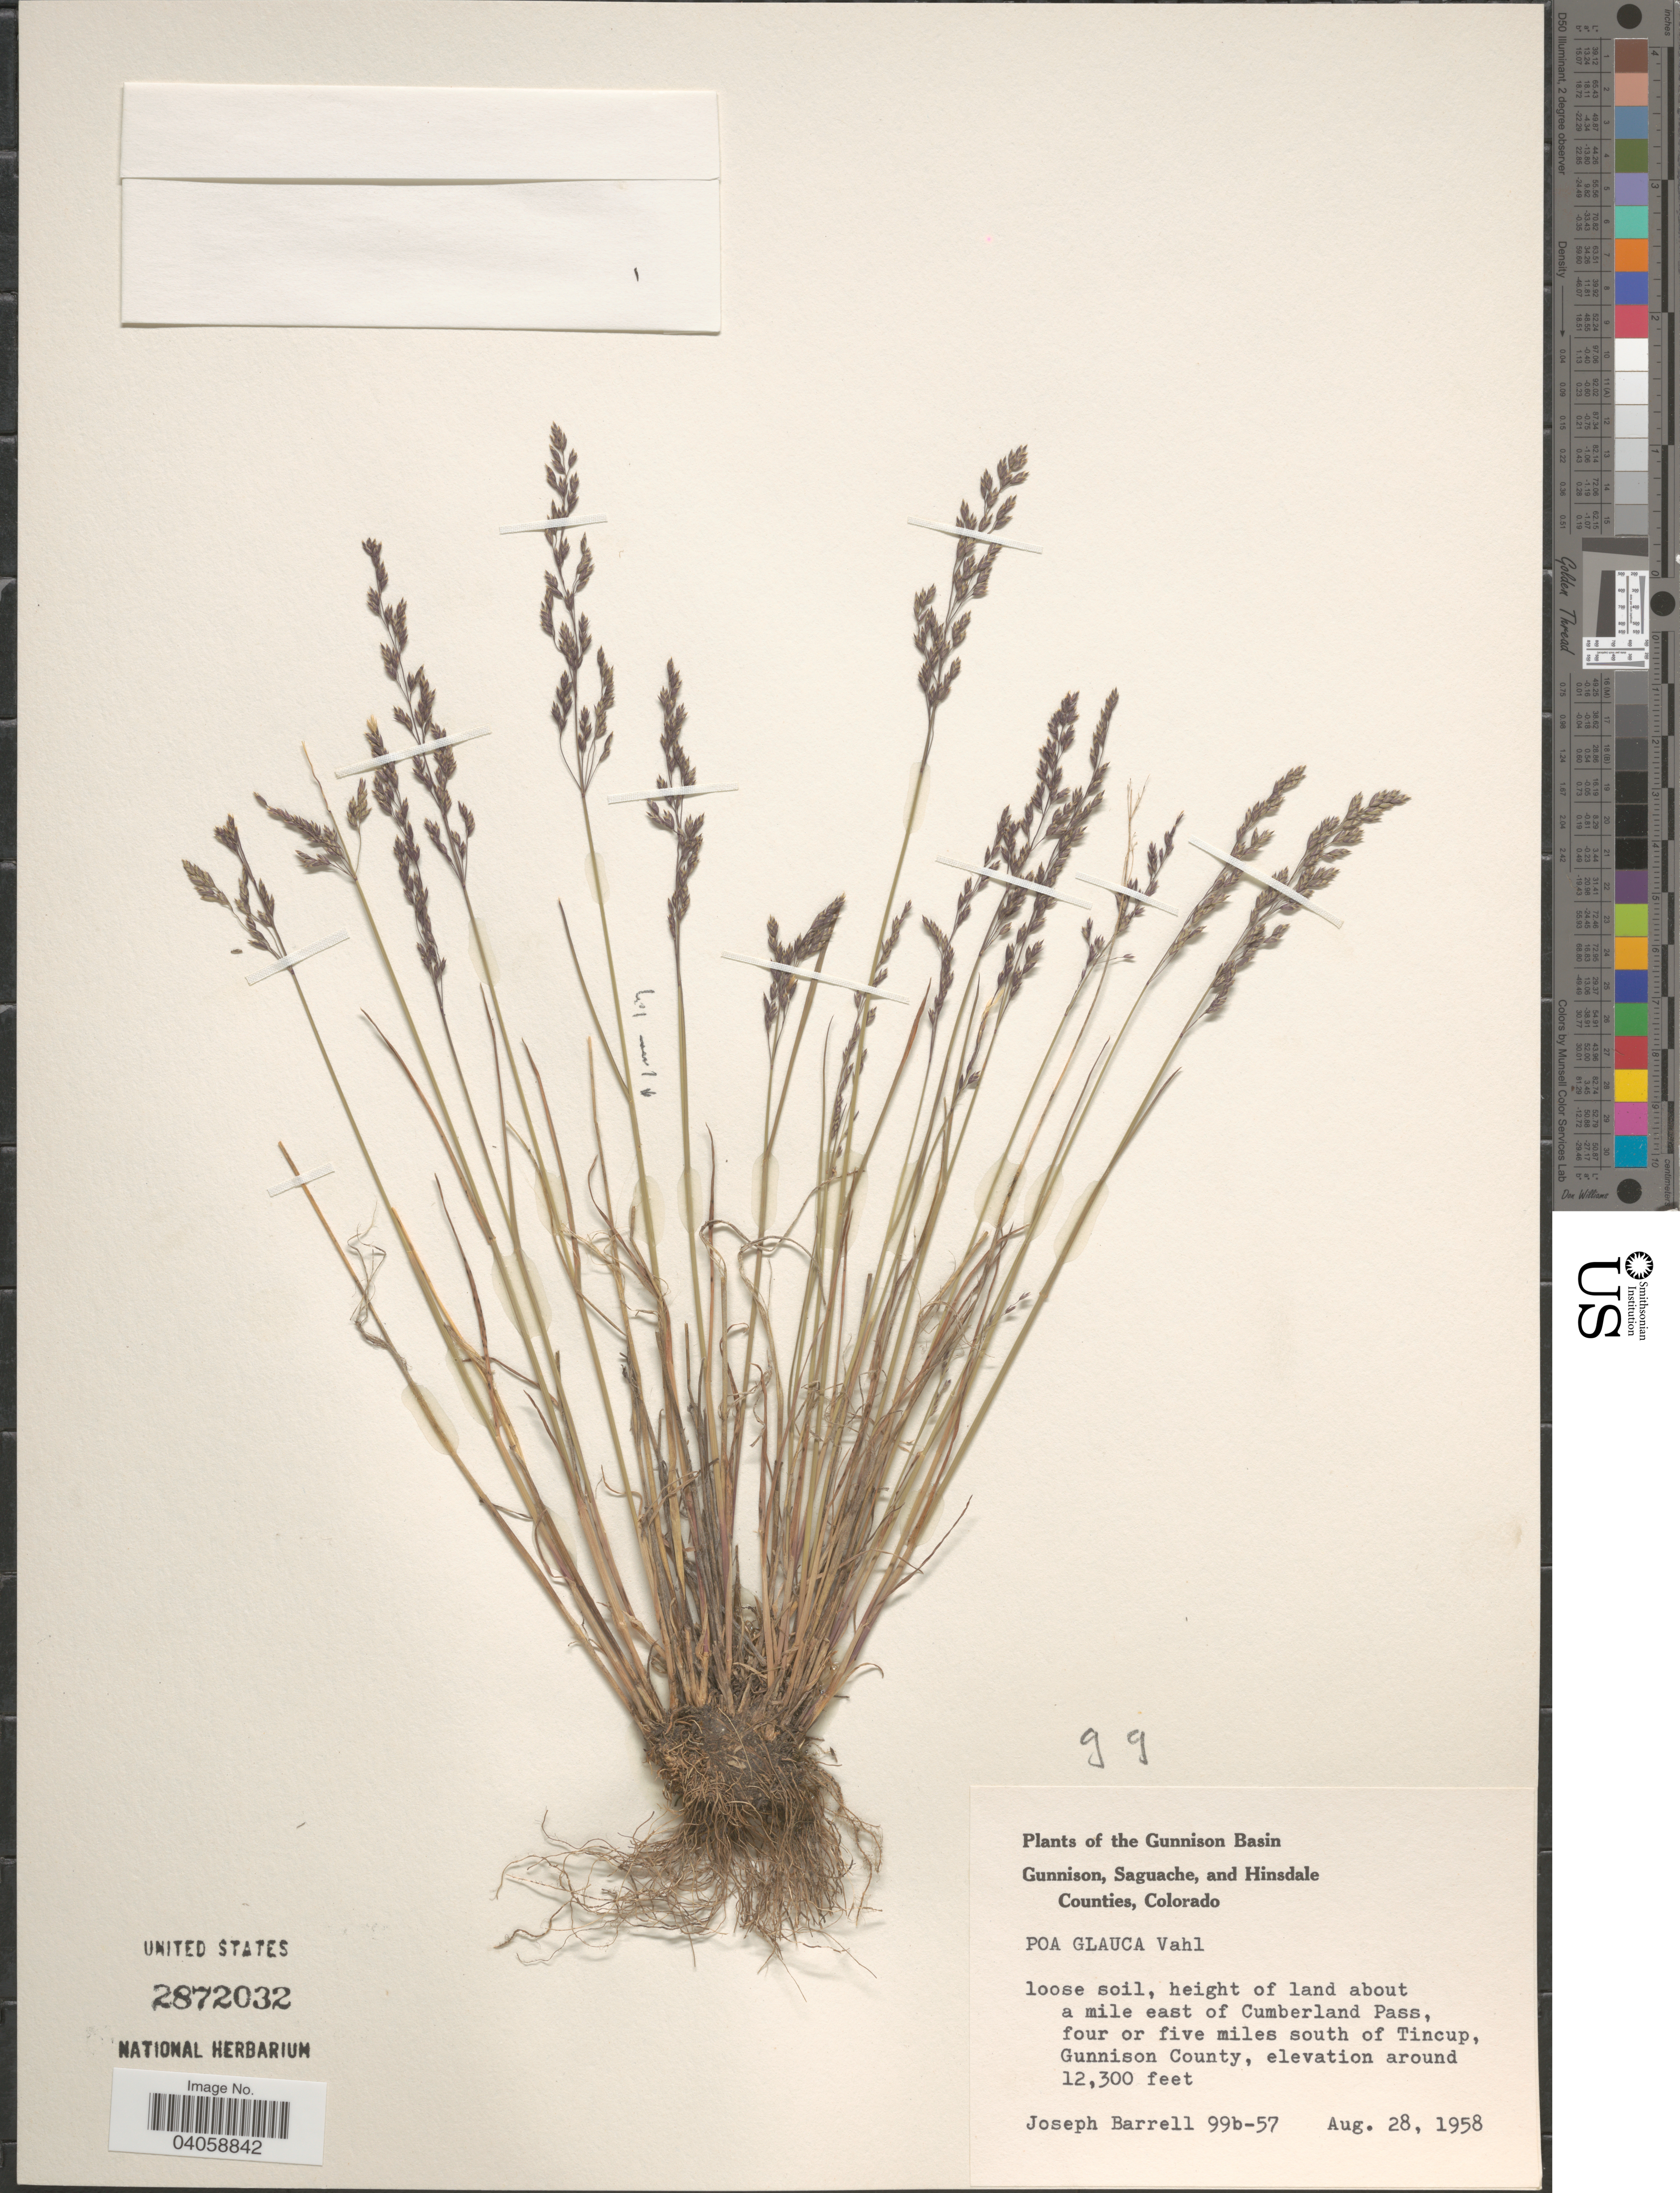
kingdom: Plantae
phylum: Tracheophyta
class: Liliopsida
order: Poales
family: Poaceae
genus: Poa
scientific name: Poa glauca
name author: Vahl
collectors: J. Barrell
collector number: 99b-57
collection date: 1958-08-28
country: United States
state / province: Colorado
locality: The Gunnison Basin. About a mile east of Cumberland Pass, four or five miles south of Tincup, Gunnison County.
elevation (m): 3749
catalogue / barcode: US 2872032